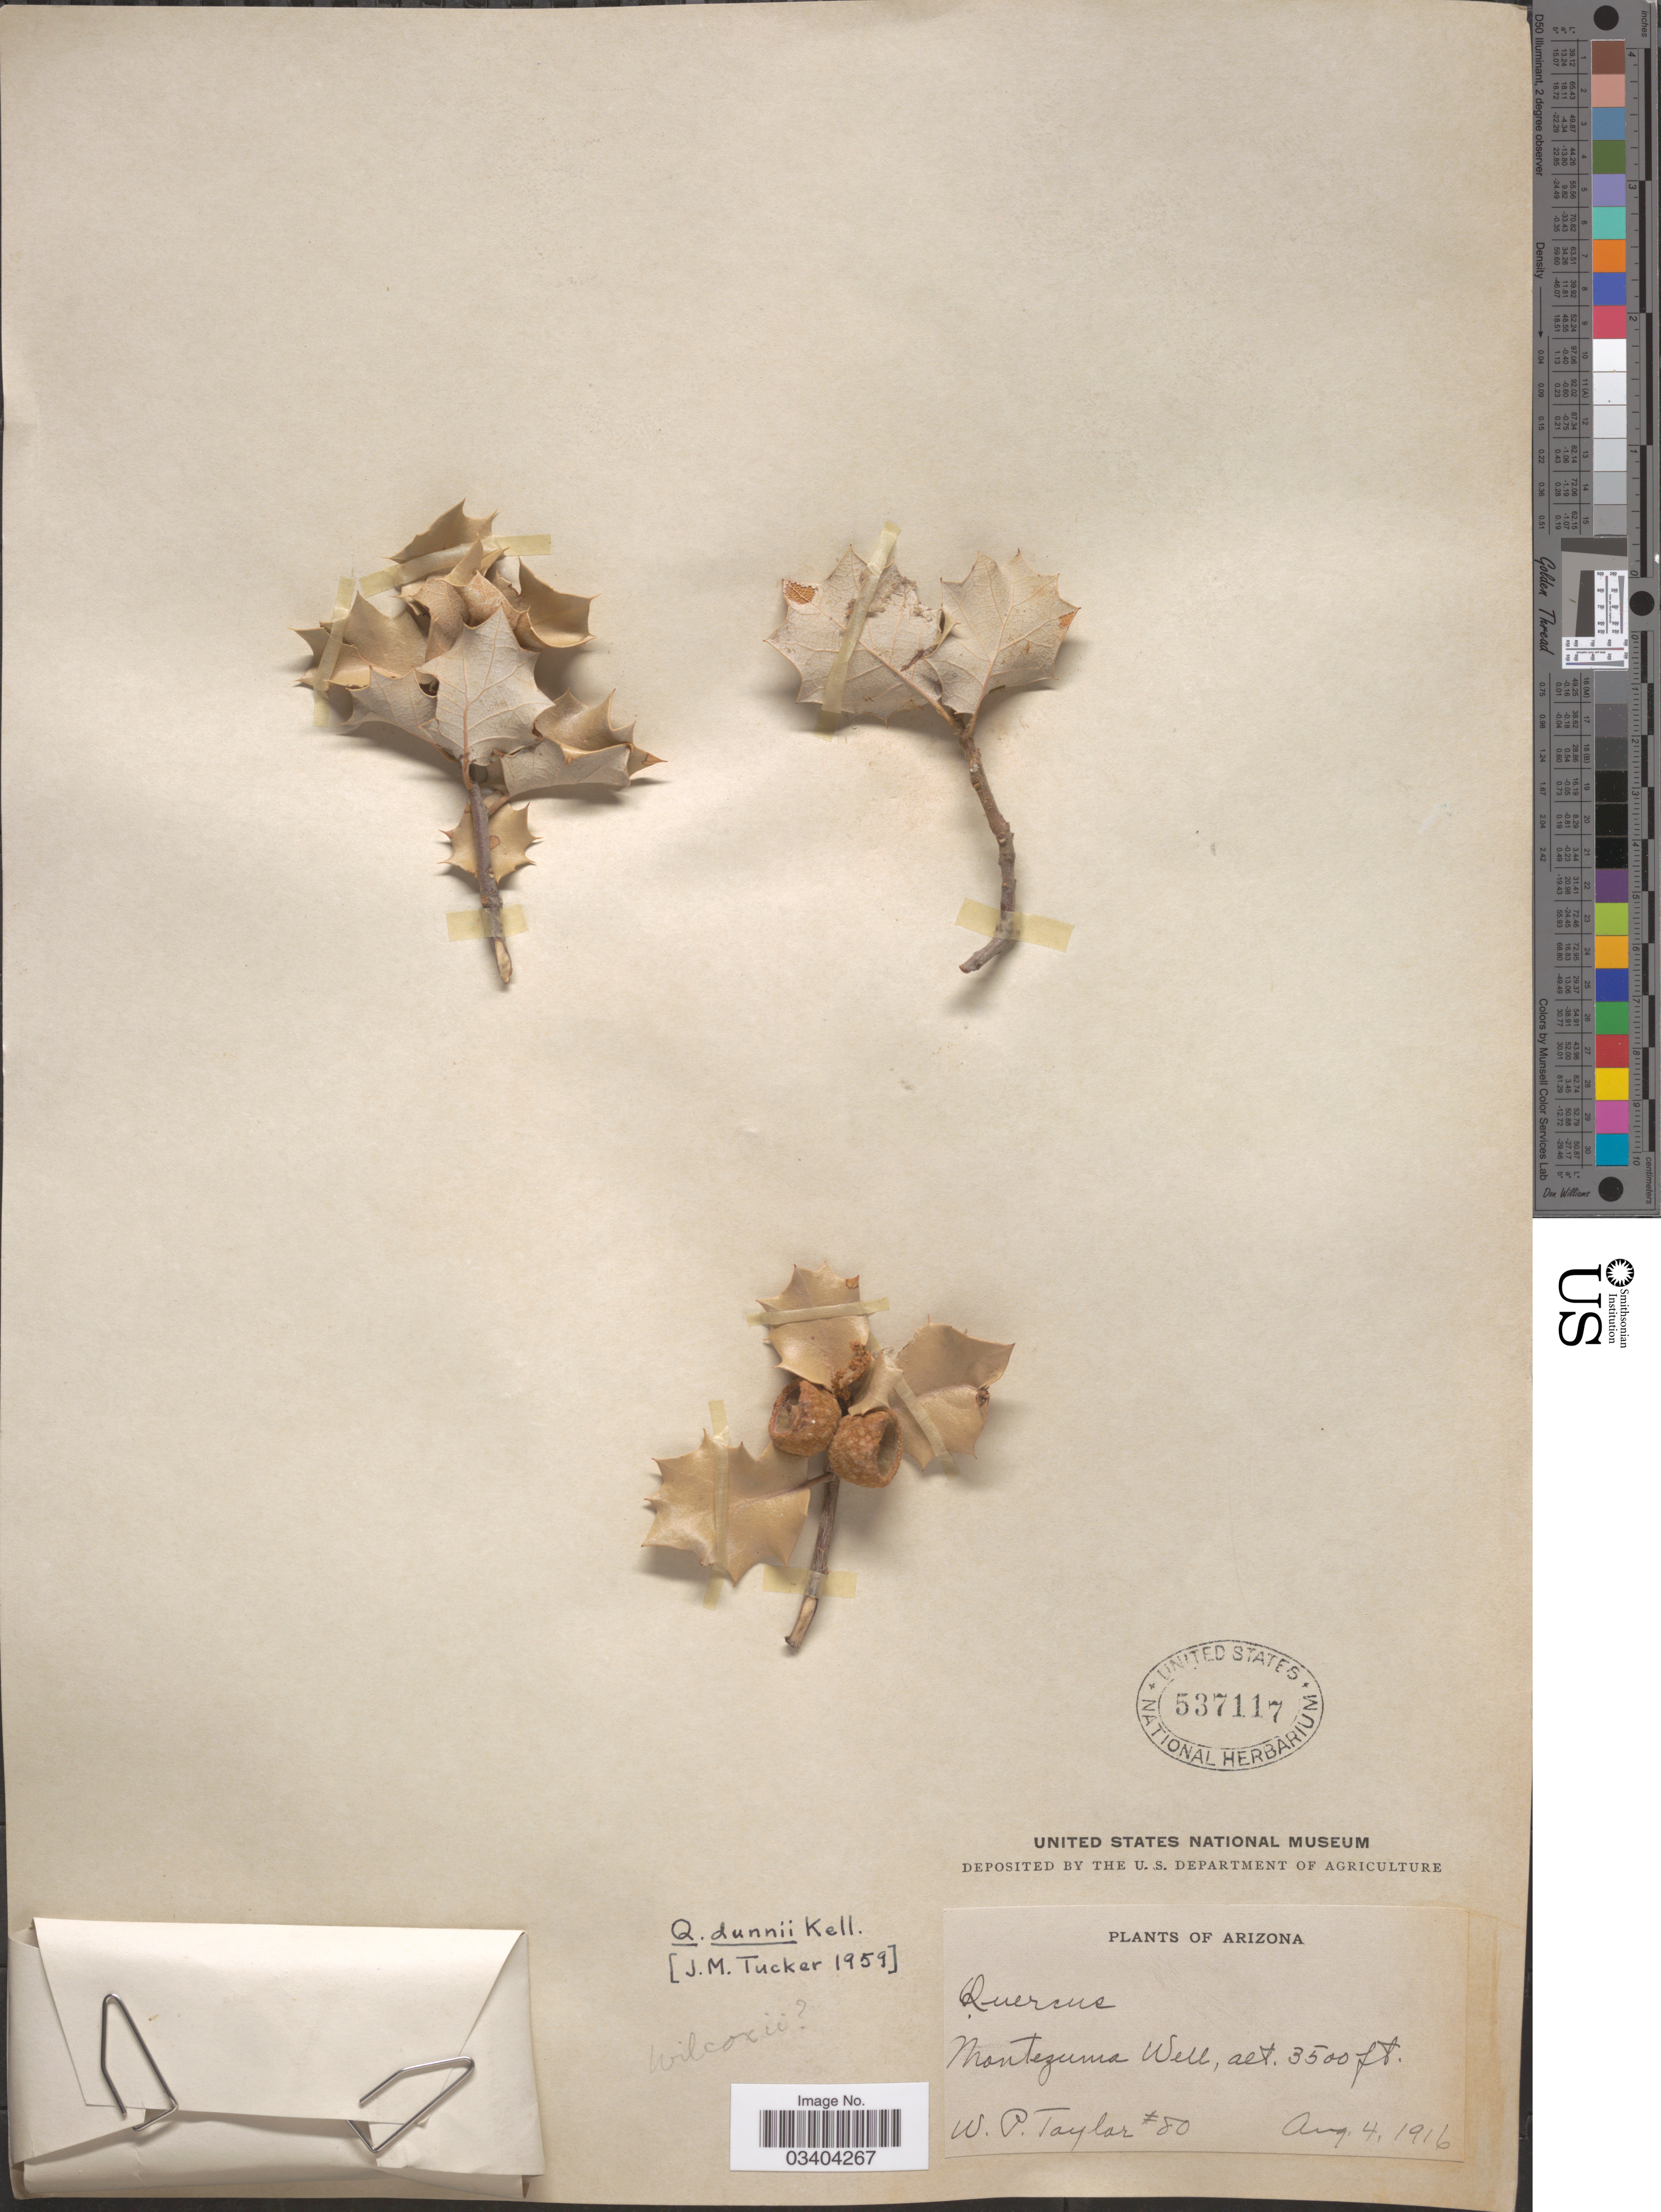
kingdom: Plantae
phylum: Tracheophyta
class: Magnoliopsida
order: Fagales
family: Fagaceae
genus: Quercus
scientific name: Quercus dunnii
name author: Kellogg ex Curran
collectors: W. P. Taylor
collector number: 80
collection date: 1916-08-04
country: United States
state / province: Arizona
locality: Montezuma Well.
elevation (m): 1067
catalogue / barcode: US 537117